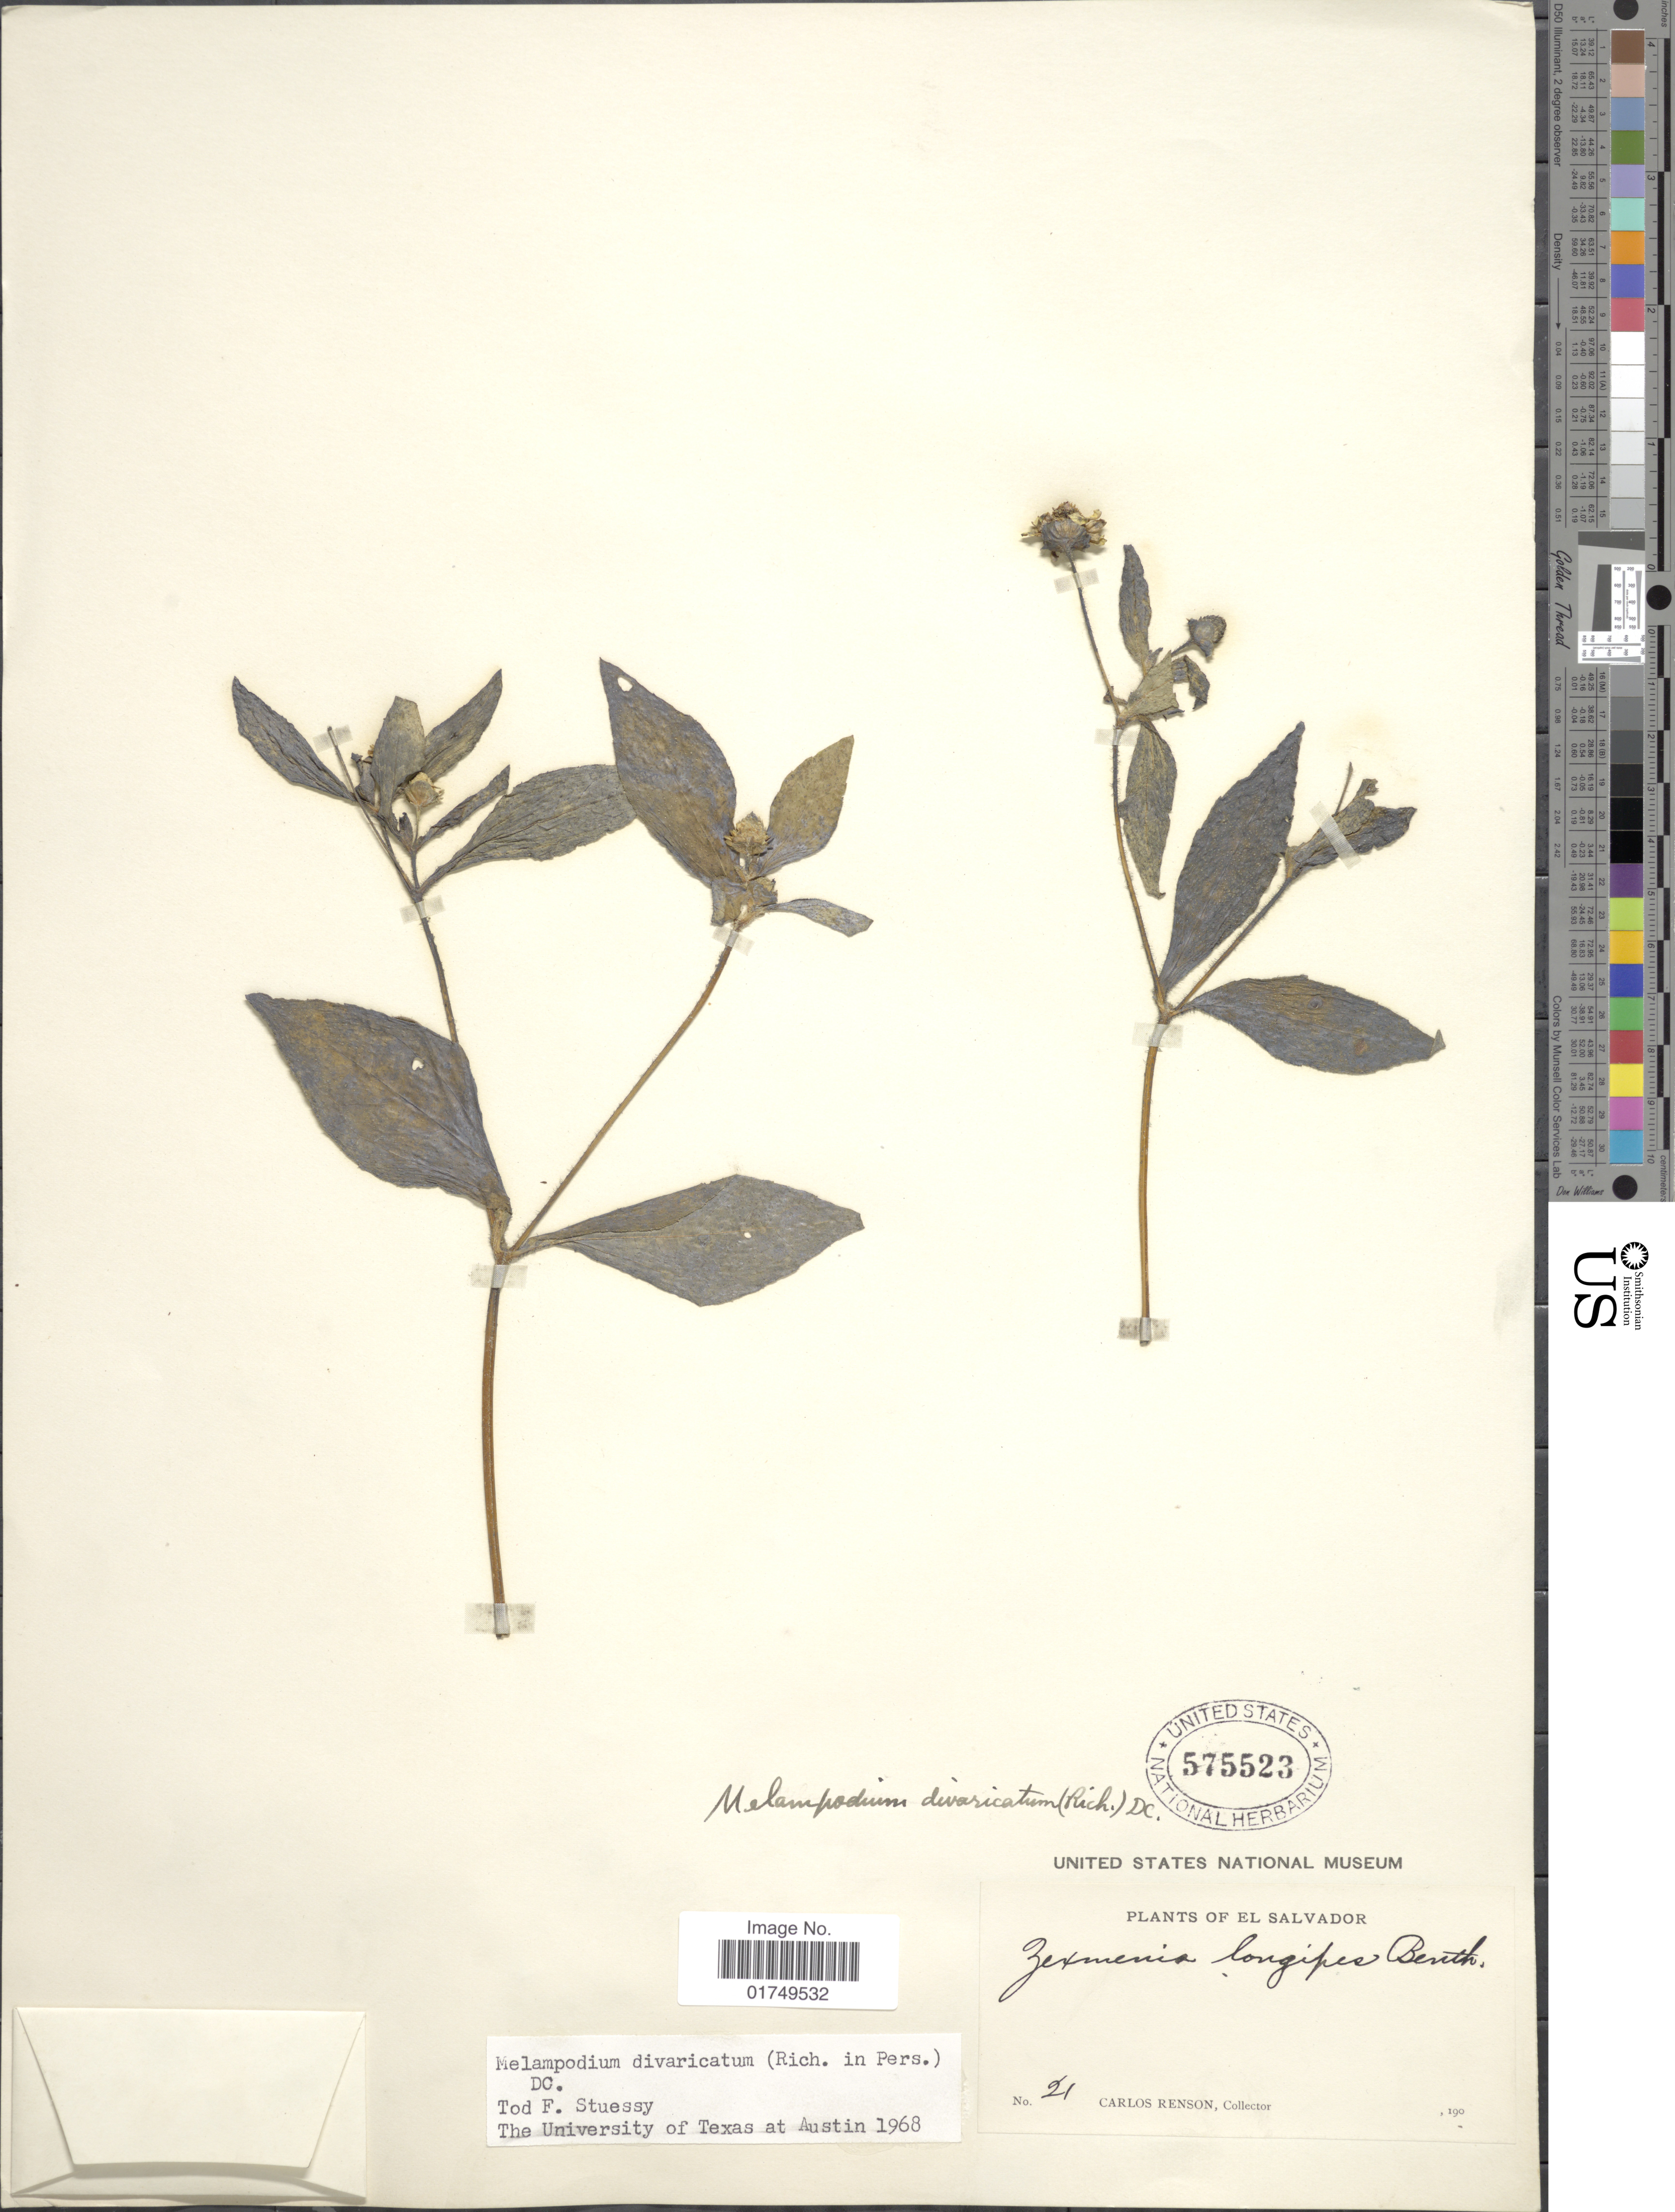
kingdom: Plantae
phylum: Tracheophyta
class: Magnoliopsida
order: Asterales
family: Asteraceae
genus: Melampodium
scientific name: Melampodium divaricatum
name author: (Rich.) DC.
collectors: C. Renson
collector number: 21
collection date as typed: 190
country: El Salvador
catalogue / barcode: US 575523